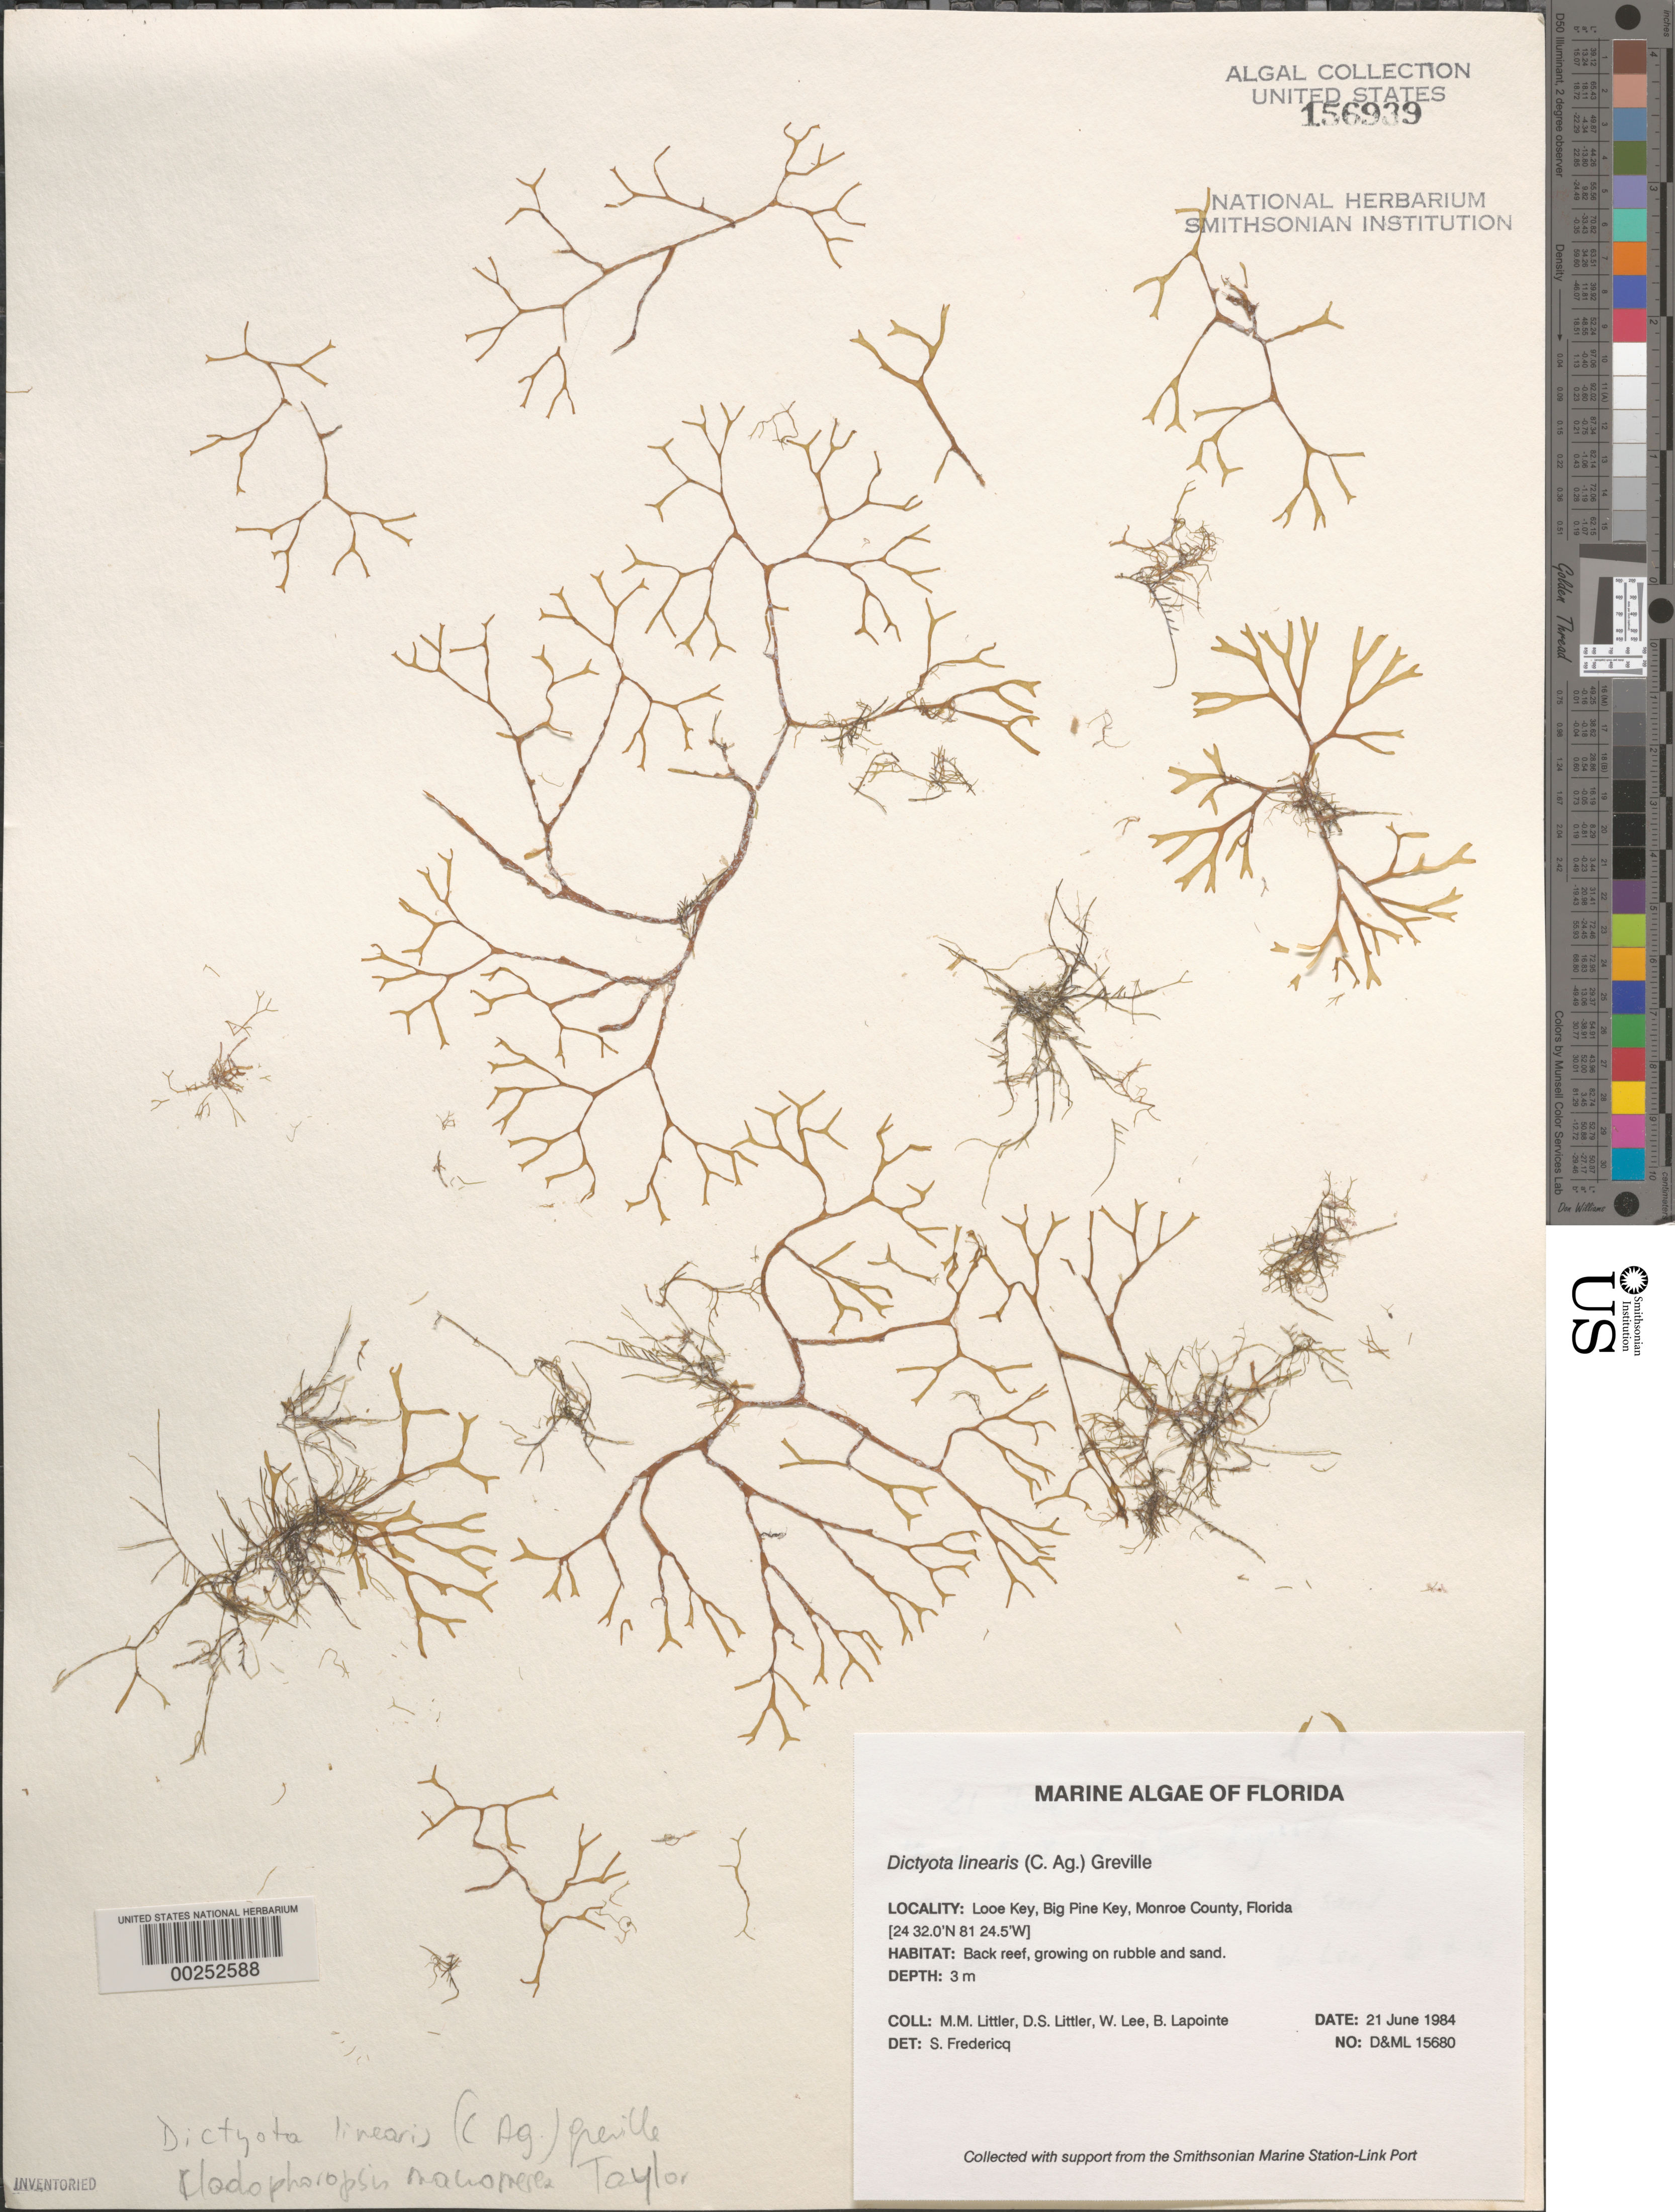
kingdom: Chromista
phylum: Ochrophyta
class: Phaeophyceae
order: Dictyotales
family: Dictyotaceae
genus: Dictyota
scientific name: Dictyota linearis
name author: (C. Agardh) Grev.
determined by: Fredericq, S.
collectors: M. M. Littler, D. S. Littler, W. Lee & B. Lapointe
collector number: D&ML 15680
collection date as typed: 21 Jun 1984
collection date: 1984-06-21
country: United States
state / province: Florida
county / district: Monroe County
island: Looe Key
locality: Looe Key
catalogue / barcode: US 156939